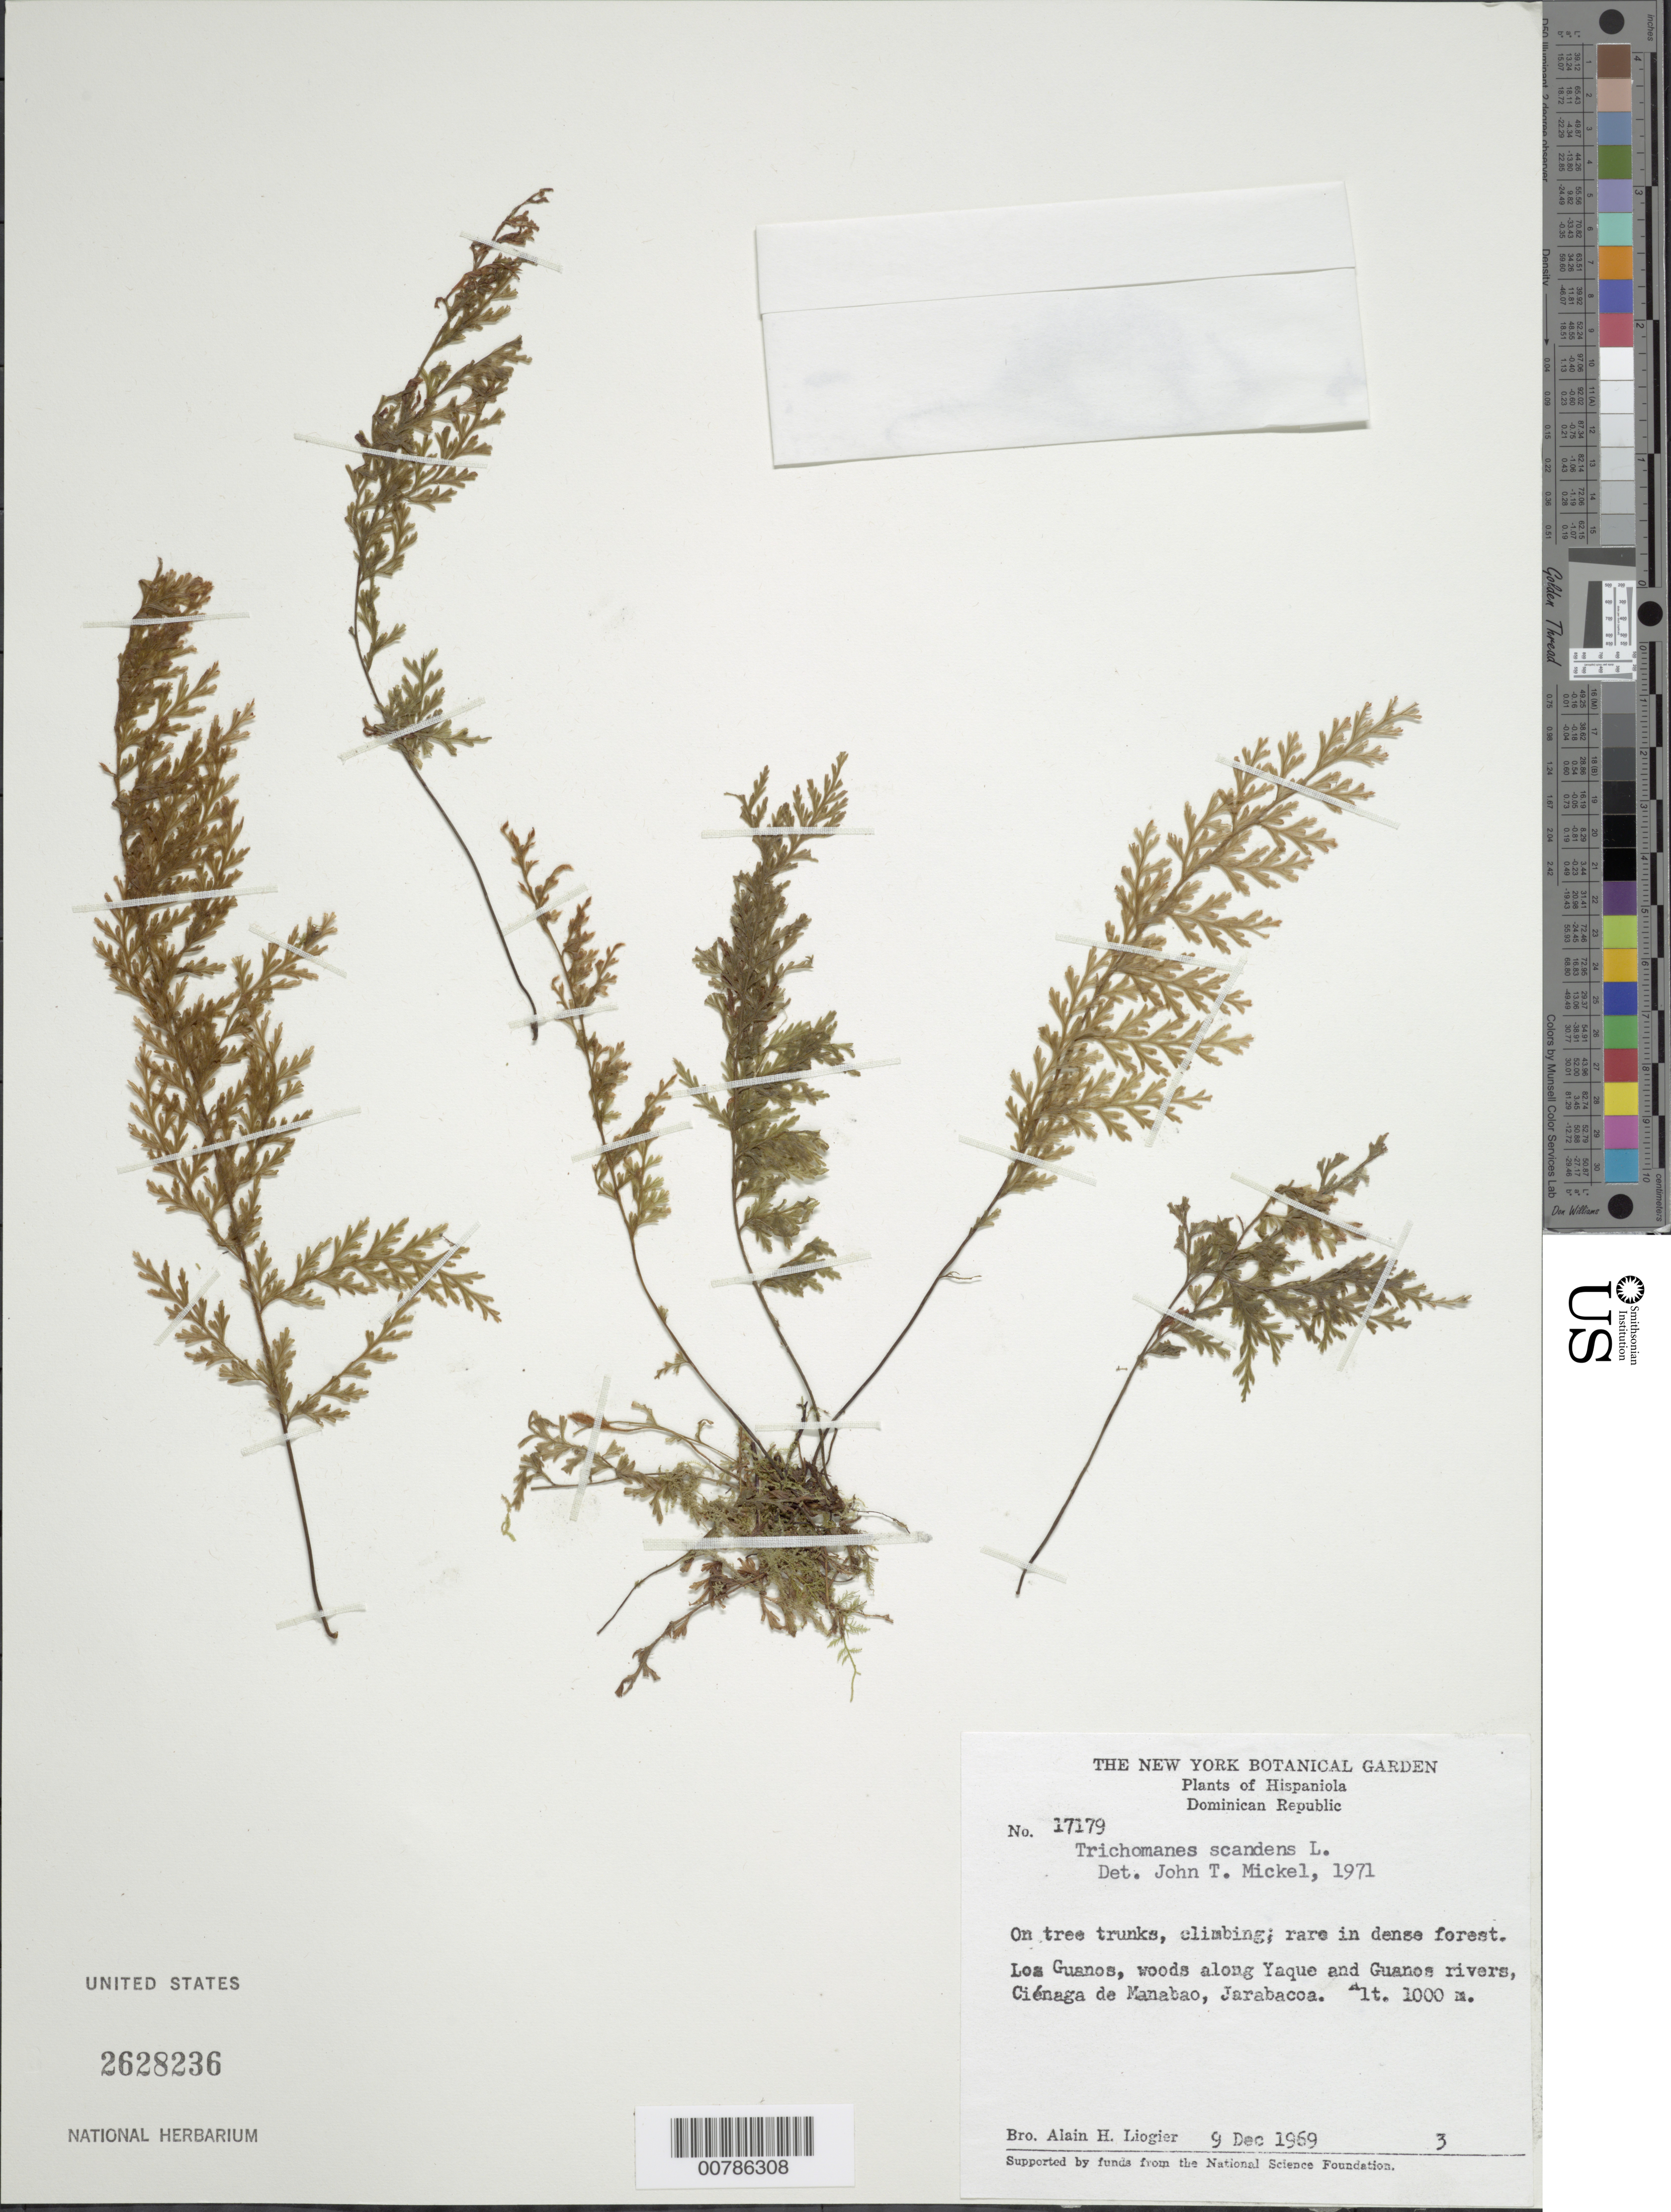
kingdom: Plantae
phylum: Tracheophyta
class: Polypodiopsida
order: Hymenophyllales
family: Hymenophyllaceae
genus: Trichomanes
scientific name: Trichomanes scandens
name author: L.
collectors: A. H. Liogier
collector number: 17179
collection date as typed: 09 Dec 1969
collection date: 1969-12-09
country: Dominican Republic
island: Hispaniola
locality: Los Guanos, along Yaque and Guanos rivers, Ciénaga de Manabao, Jarabacoa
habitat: Dense forest, on tree trunks, climbing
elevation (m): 1000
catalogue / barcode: US 2628236